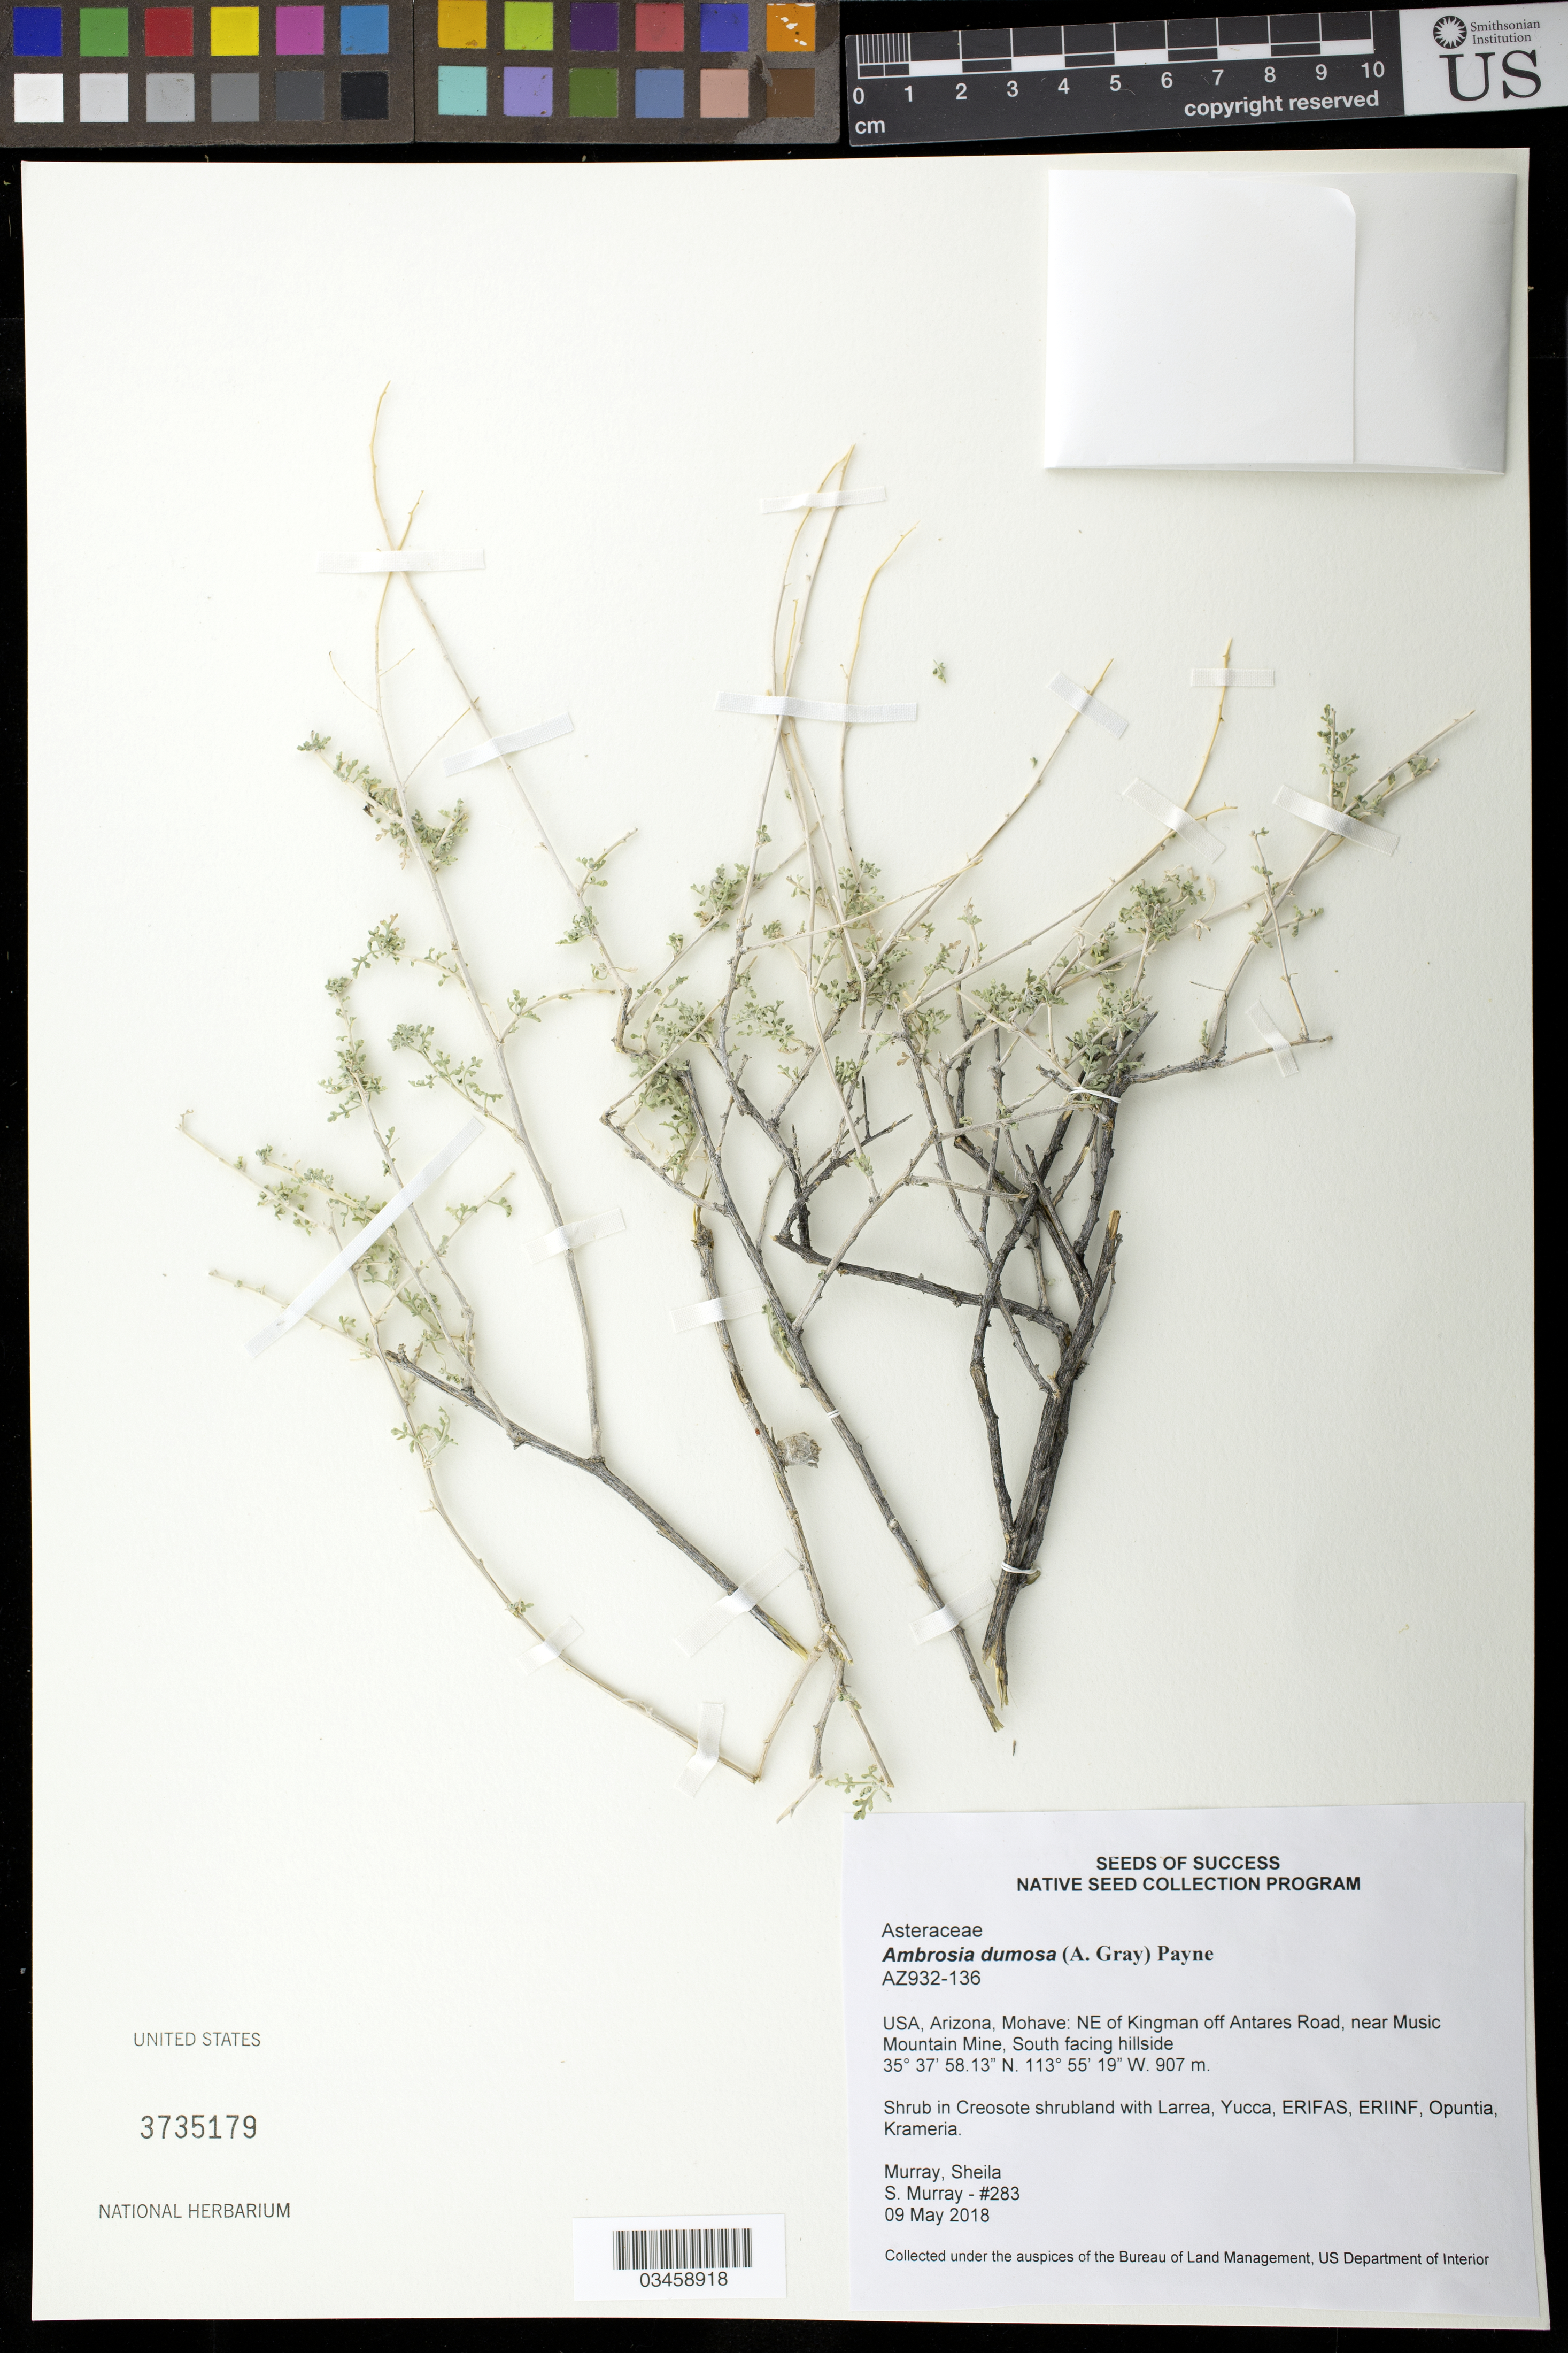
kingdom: Plantae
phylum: Tracheophyta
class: Magnoliopsida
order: Asterales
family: Asteraceae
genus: Ambrosia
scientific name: Ambrosia dumosa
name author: (A. Gray) W.W.Payne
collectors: S. Murray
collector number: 283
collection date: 2018-05-09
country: United States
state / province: Arizona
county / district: Mohave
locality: NE of Kingman off Antares Road, near Music Mountain Mine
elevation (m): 276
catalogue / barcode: US 3735179